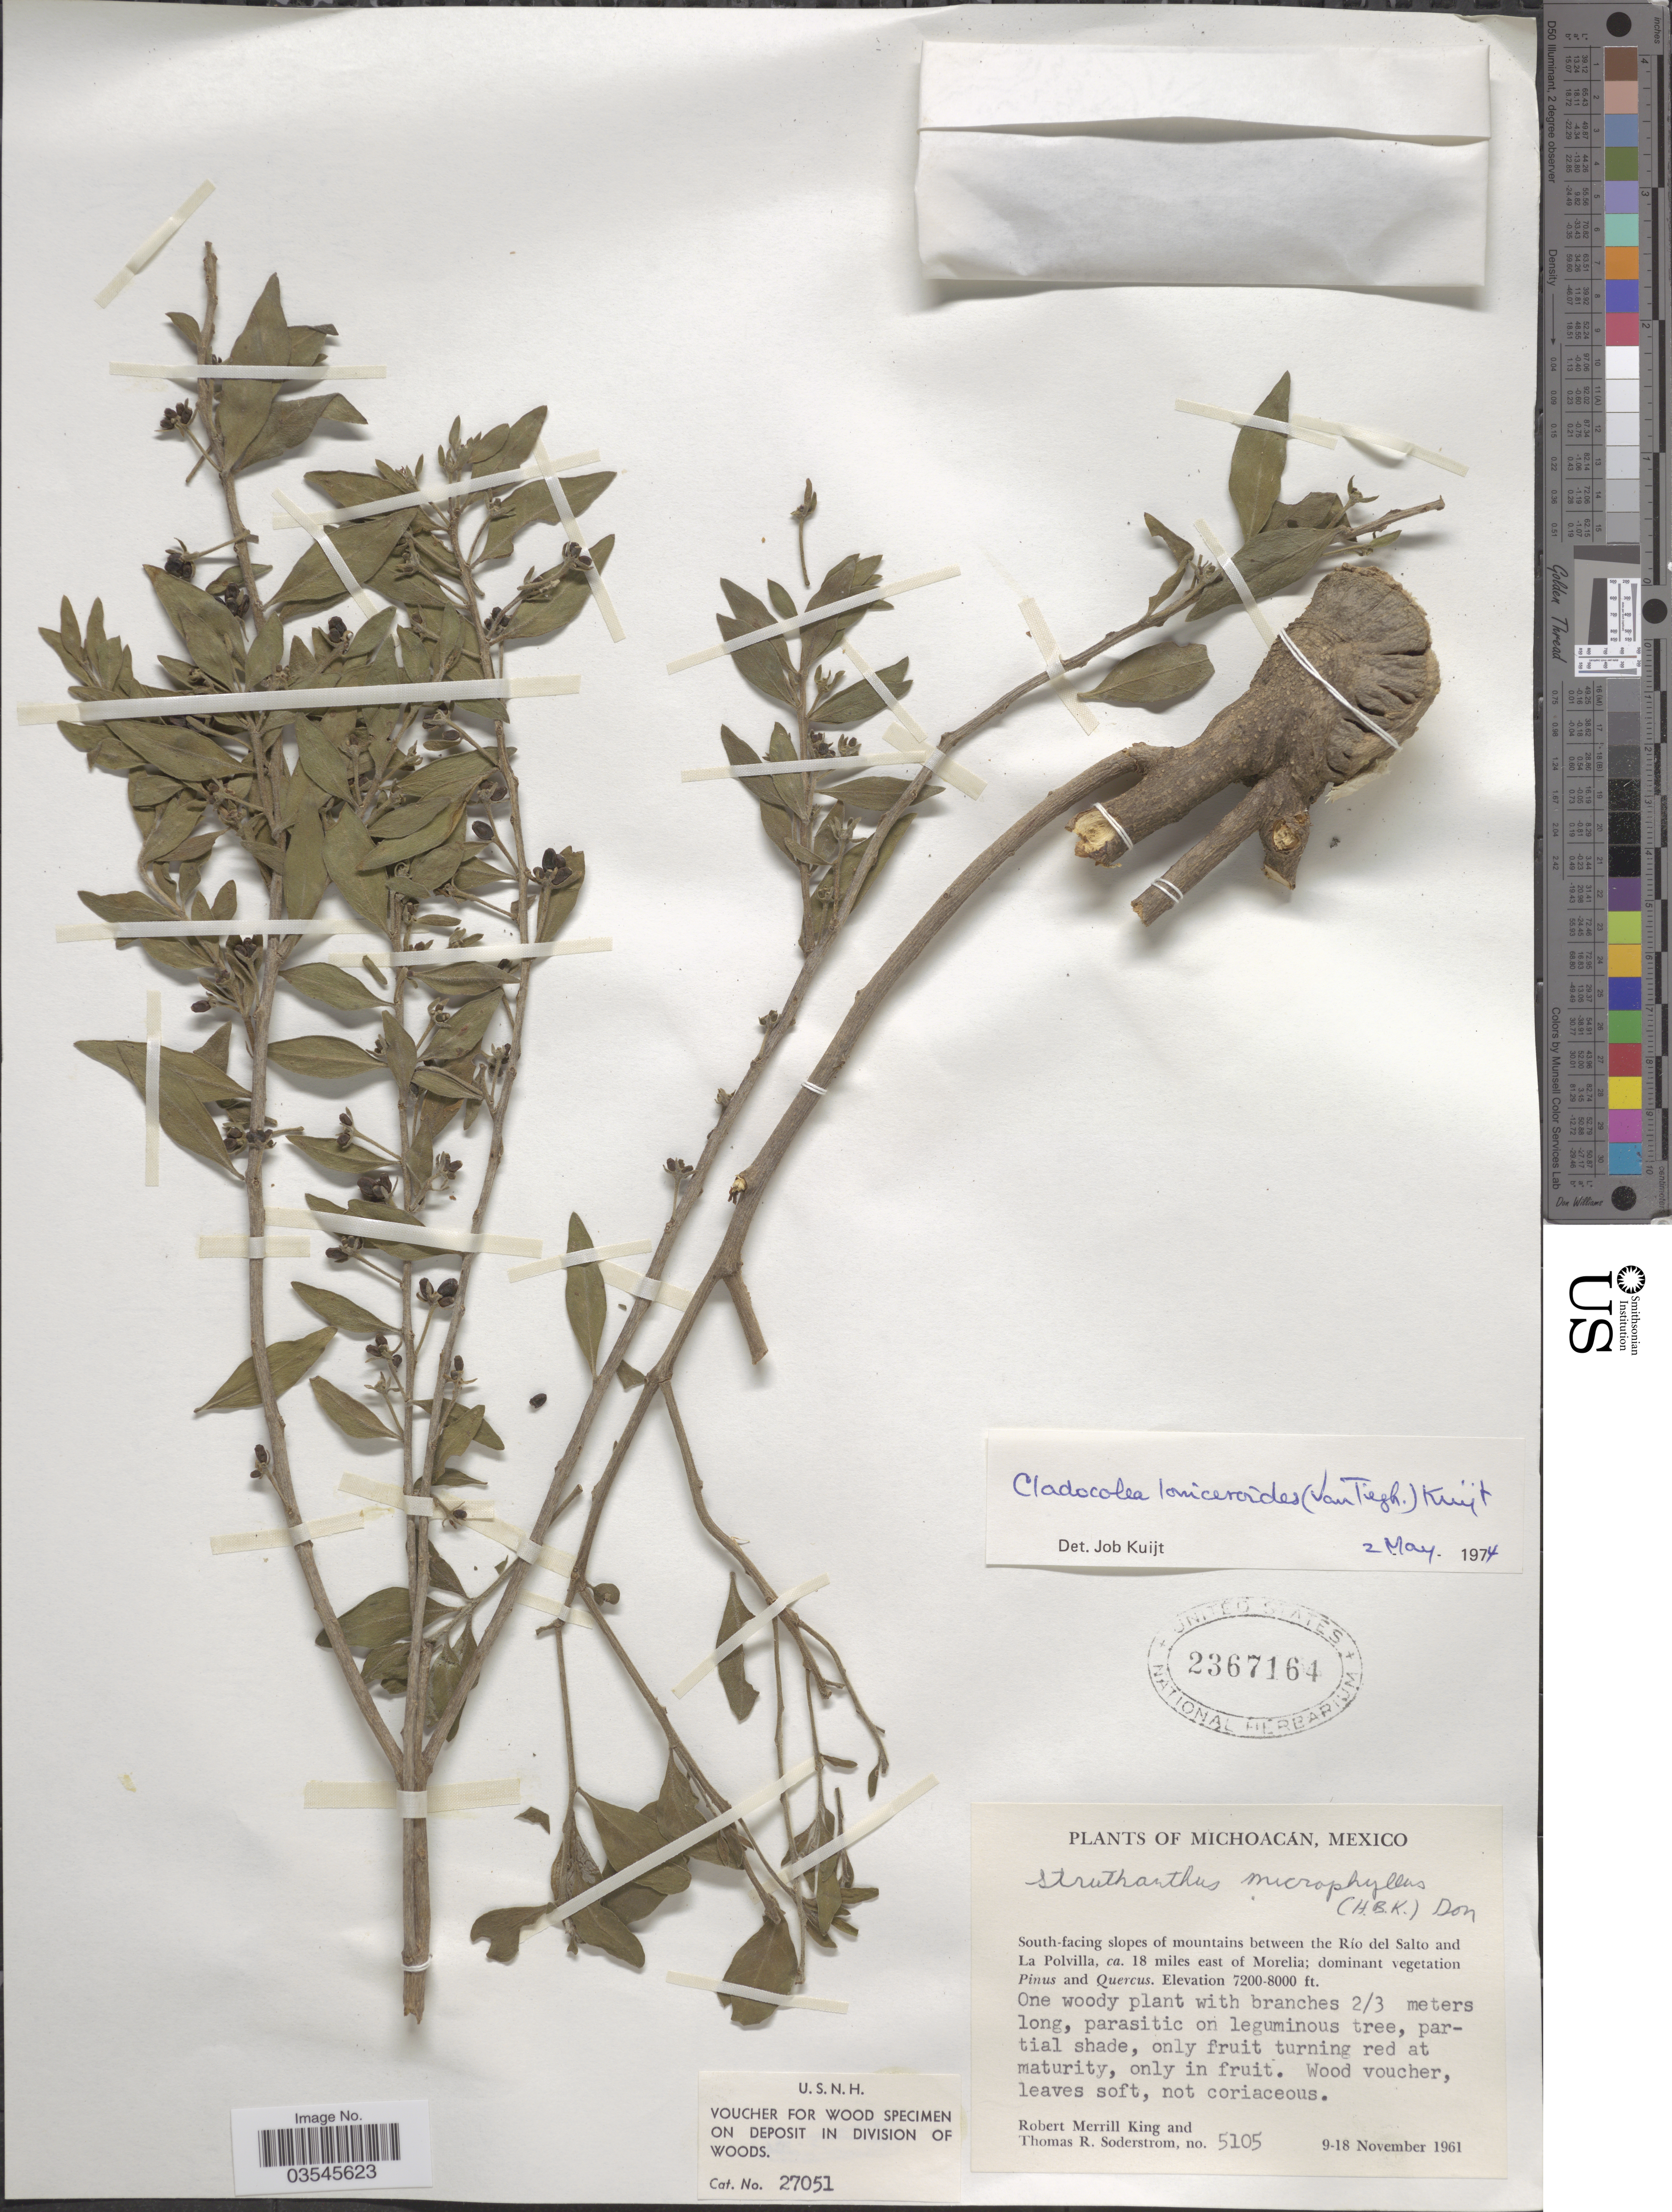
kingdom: Plantae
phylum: Tracheophyta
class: Magnoliopsida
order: Santalales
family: Loranthaceae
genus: Cladocolea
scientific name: Cladocolea loniceroides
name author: (Tiegh.) Kuijt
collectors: R. M. King & T. R. Soderstrom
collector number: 5105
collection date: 1961-11-09/1961-11-18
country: Mexico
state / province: Michoacán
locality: South-facing slopes of mountains between the Río del Salto and La Polvilla, ca. 18 miles east of Morelia.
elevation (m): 2195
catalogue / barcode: US 2367164